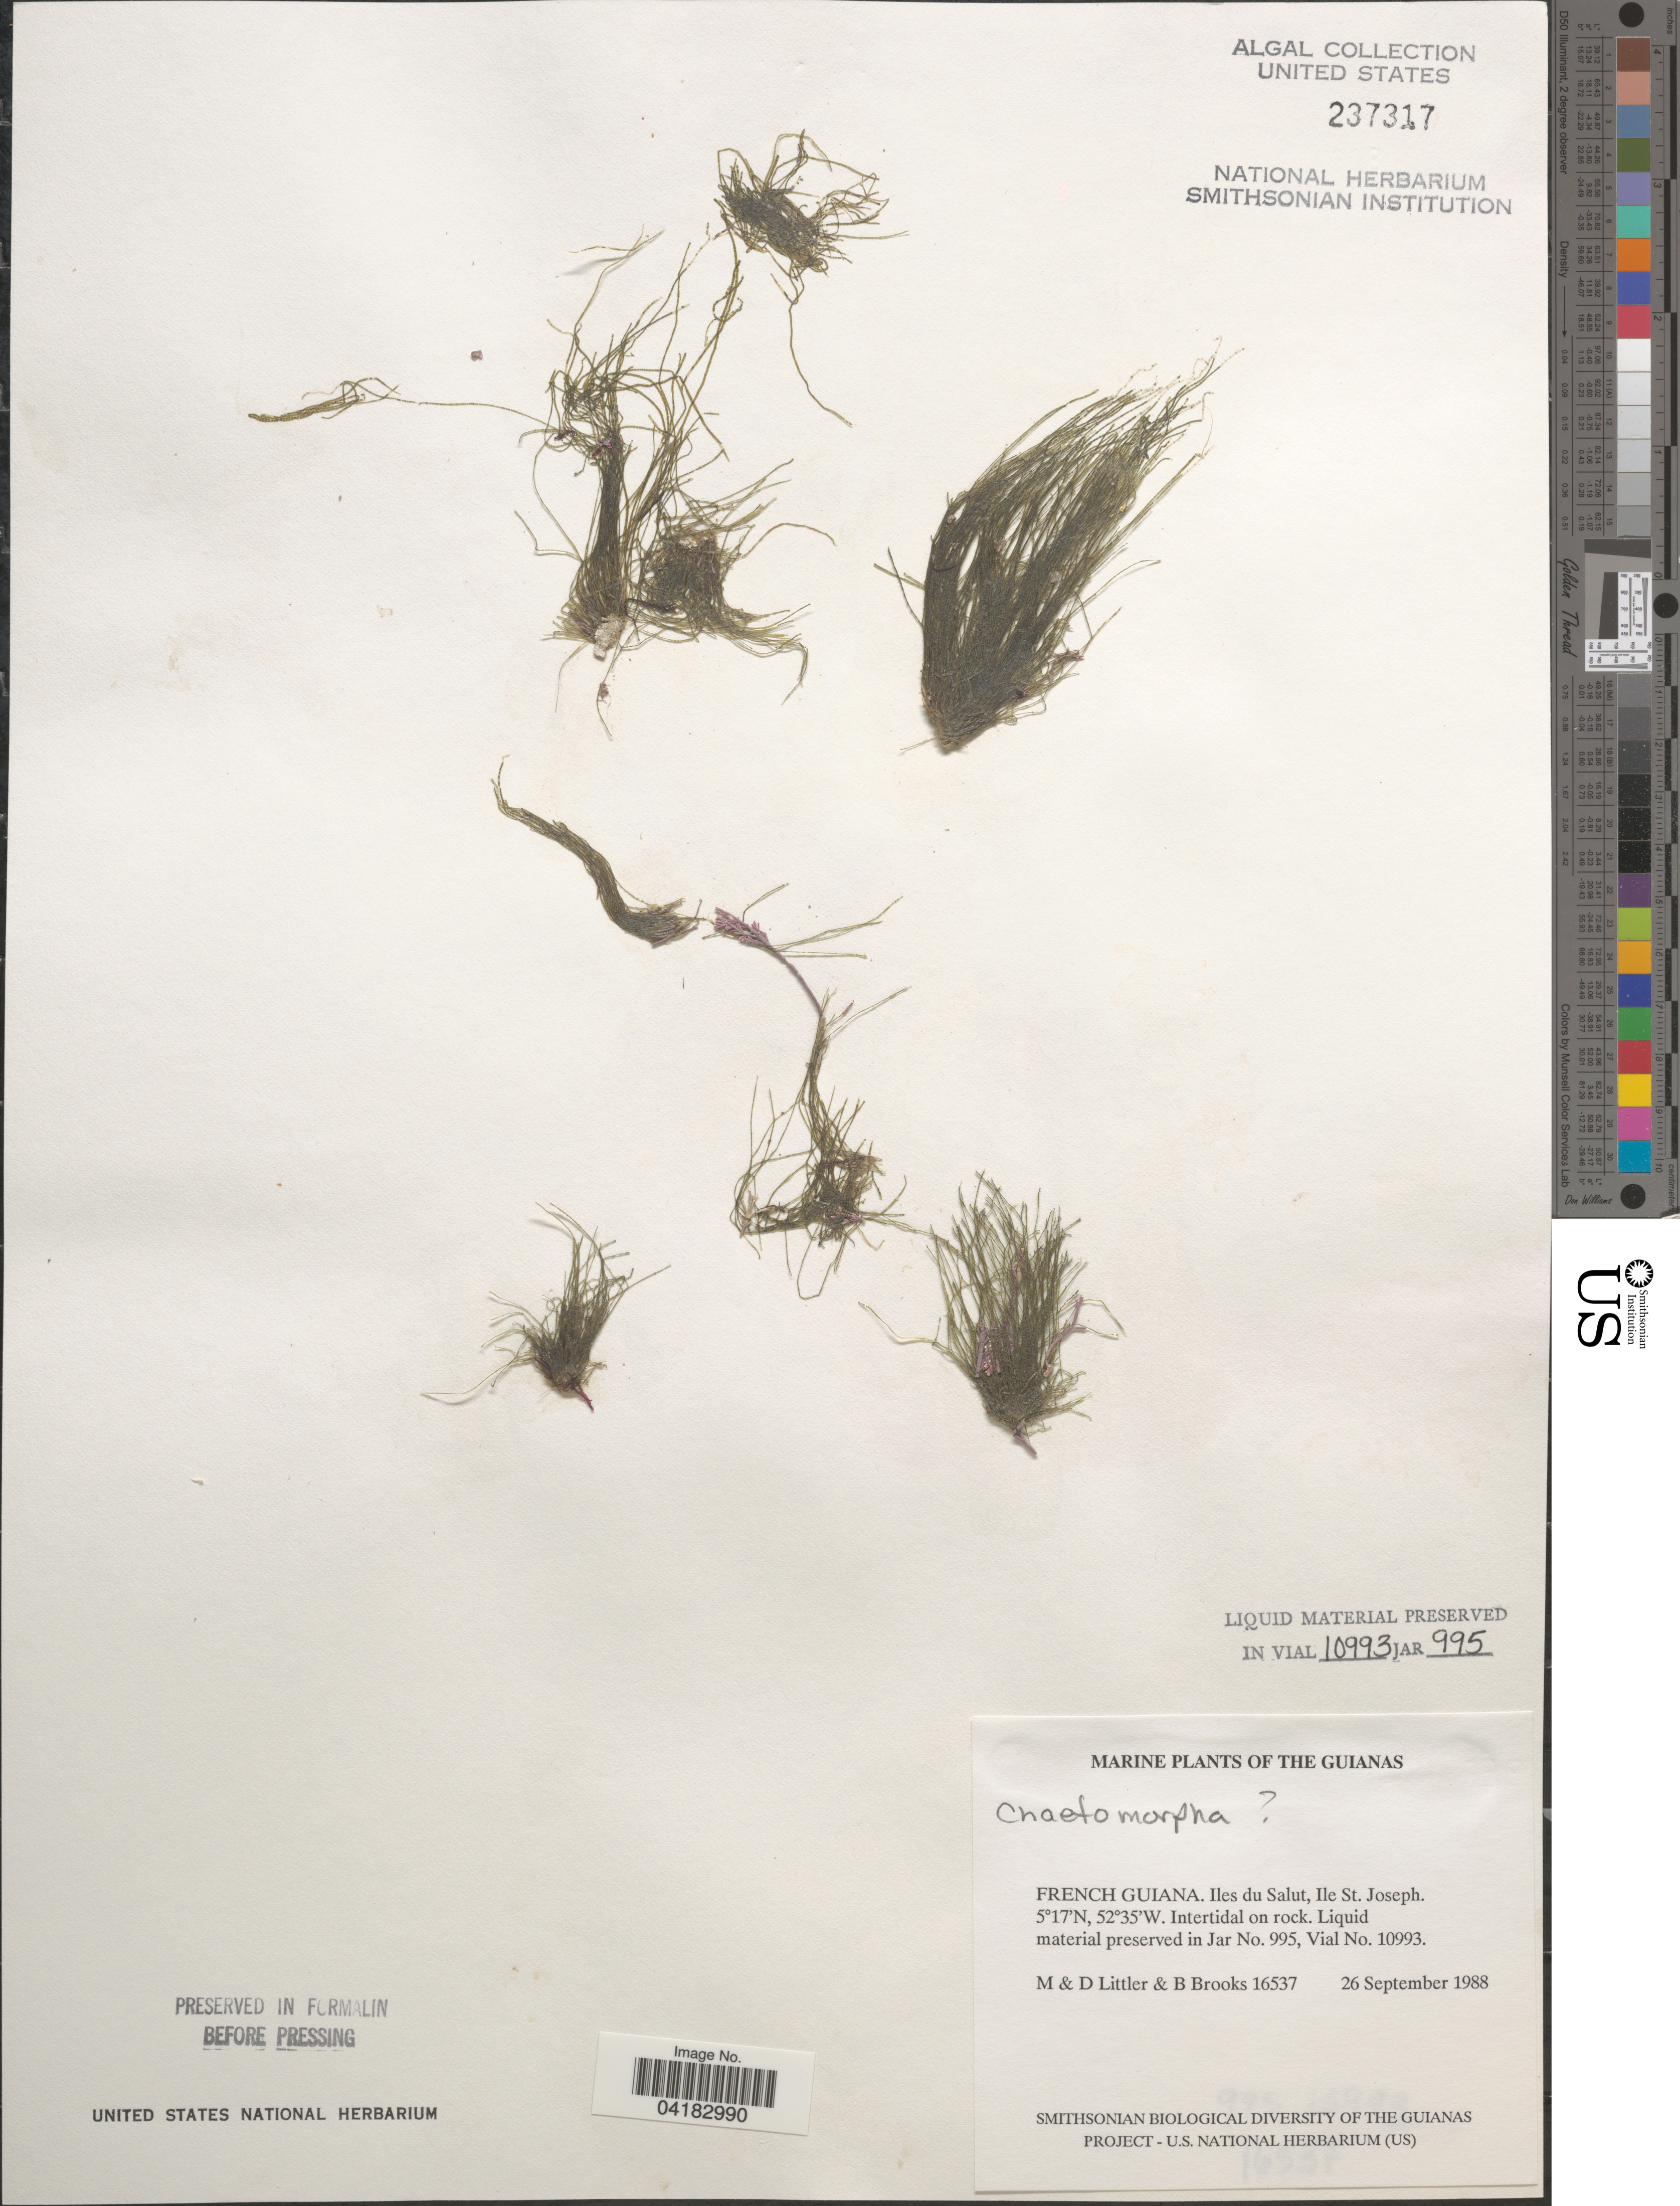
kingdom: Plantae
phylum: Chlorophyta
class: Ulvophyceae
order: Cladophorales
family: Cladophoraceae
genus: Chaetomorpha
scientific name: Chaetomorpha sp.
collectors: M. Littler, D. S. Littler & B. Brooks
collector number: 16537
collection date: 1988-09-26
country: French Guiana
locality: The Guianas. Iles du Salut, Ile St. Joseph.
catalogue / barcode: US 237317